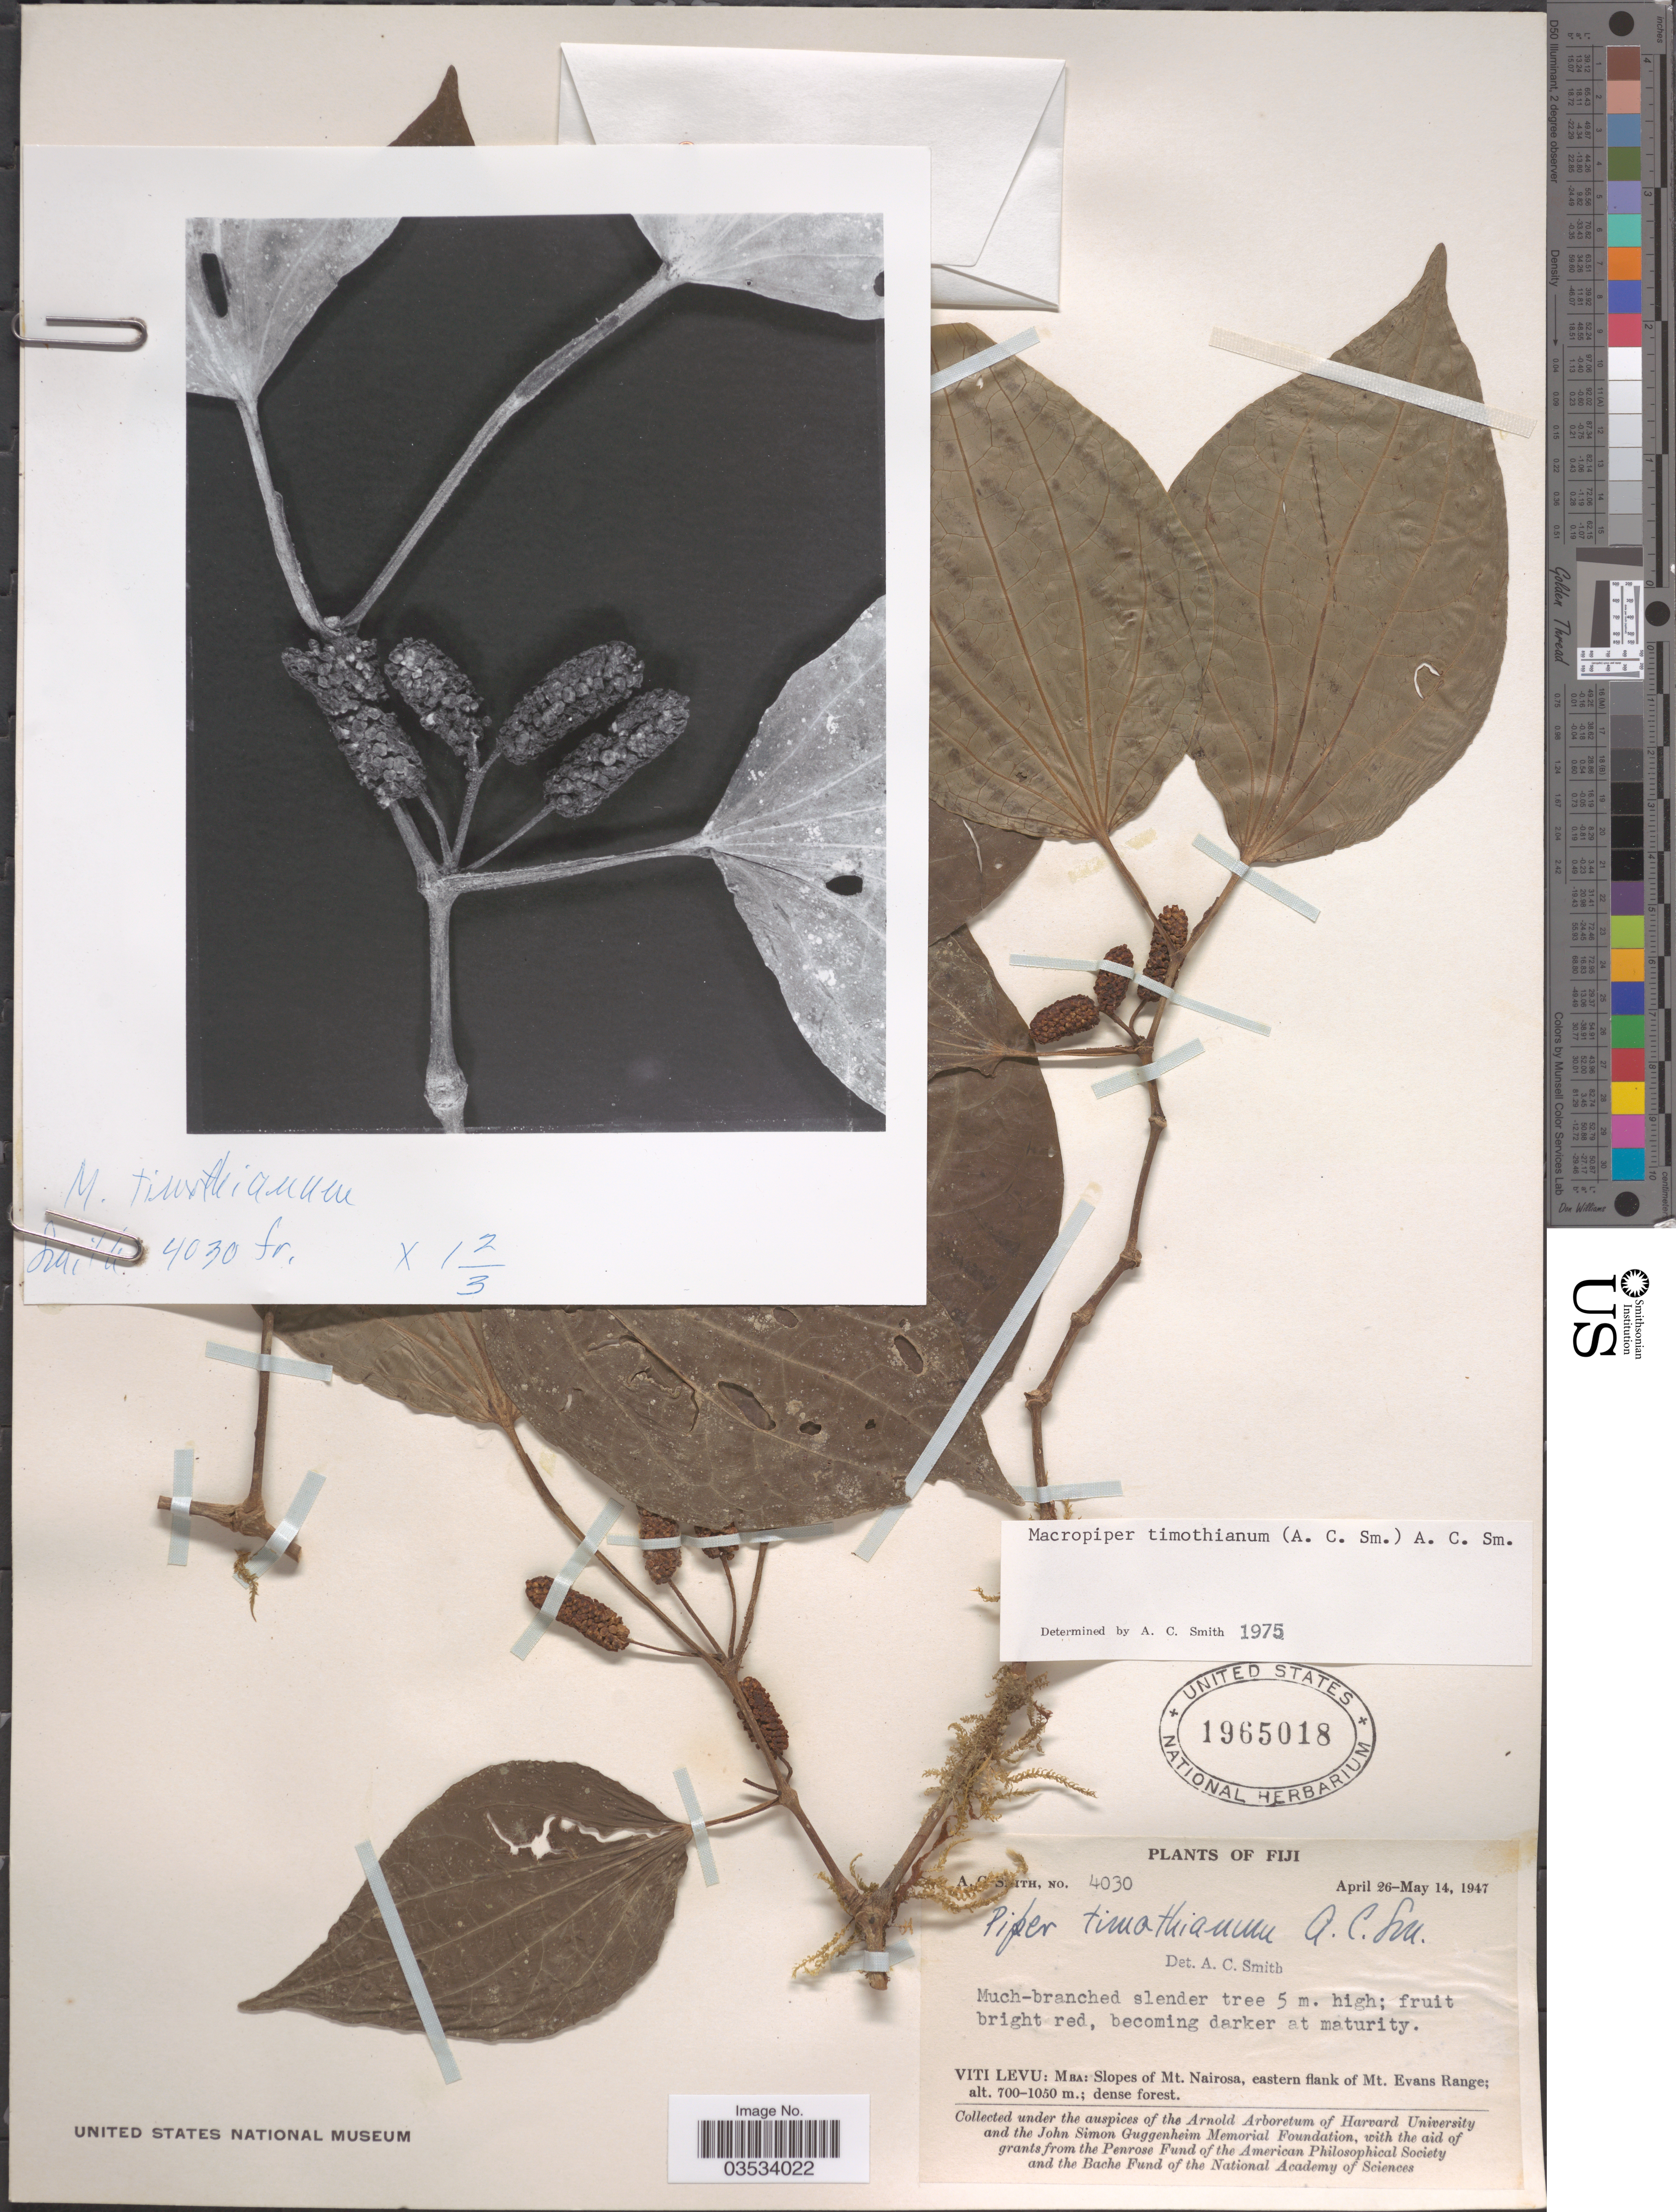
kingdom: Plantae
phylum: Tracheophyta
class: Magnoliopsida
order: Piperales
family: Piperaceae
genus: Piper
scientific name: Piper vitiense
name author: A.C. Sm.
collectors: A. C. Smith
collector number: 4030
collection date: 1947-04-26/1947-05-14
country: Fiji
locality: Viti Levu: Mba: Slopes of Mt. Nairosa, eastern flank of Mt. Evans Range.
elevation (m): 700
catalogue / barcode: US 1965018